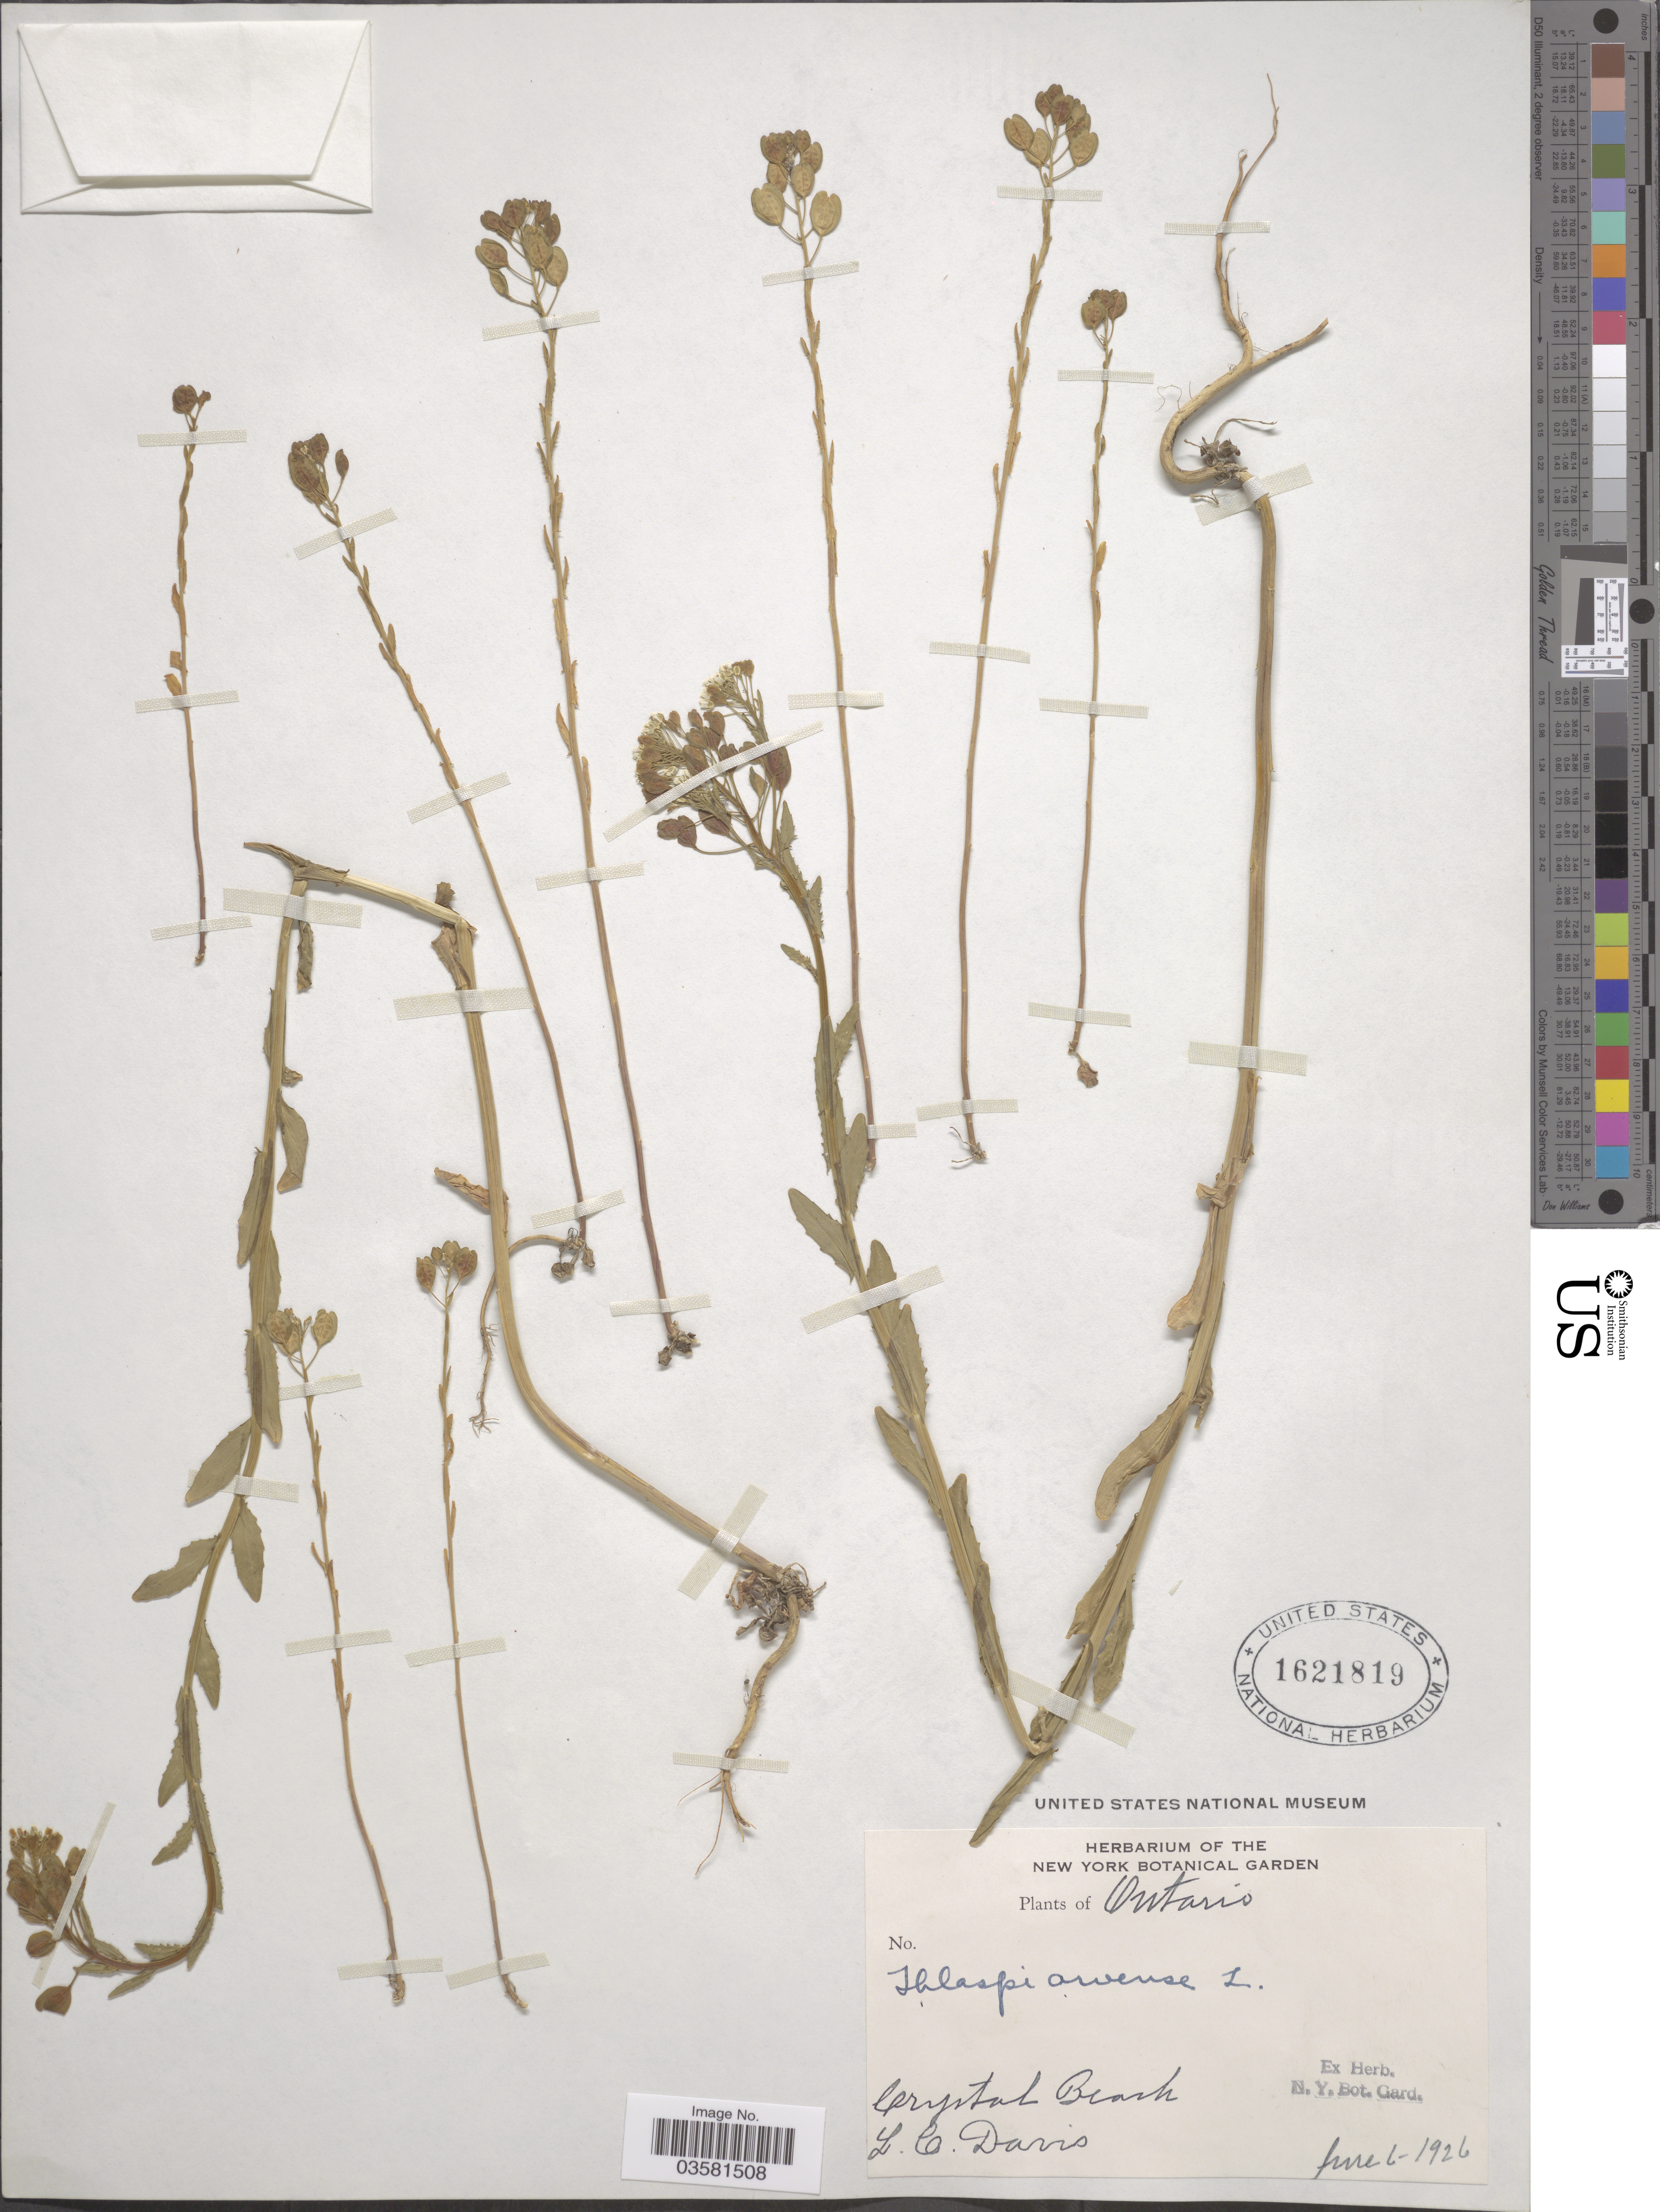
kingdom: Plantae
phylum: Tracheophyta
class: Magnoliopsida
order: Brassicales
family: Brassicaceae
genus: Thlaspi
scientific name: Thlaspi arvense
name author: L.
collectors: L. C. Davis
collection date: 1926-06-06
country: Canada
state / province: Ontario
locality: Crystal Beach.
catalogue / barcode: US 1621819